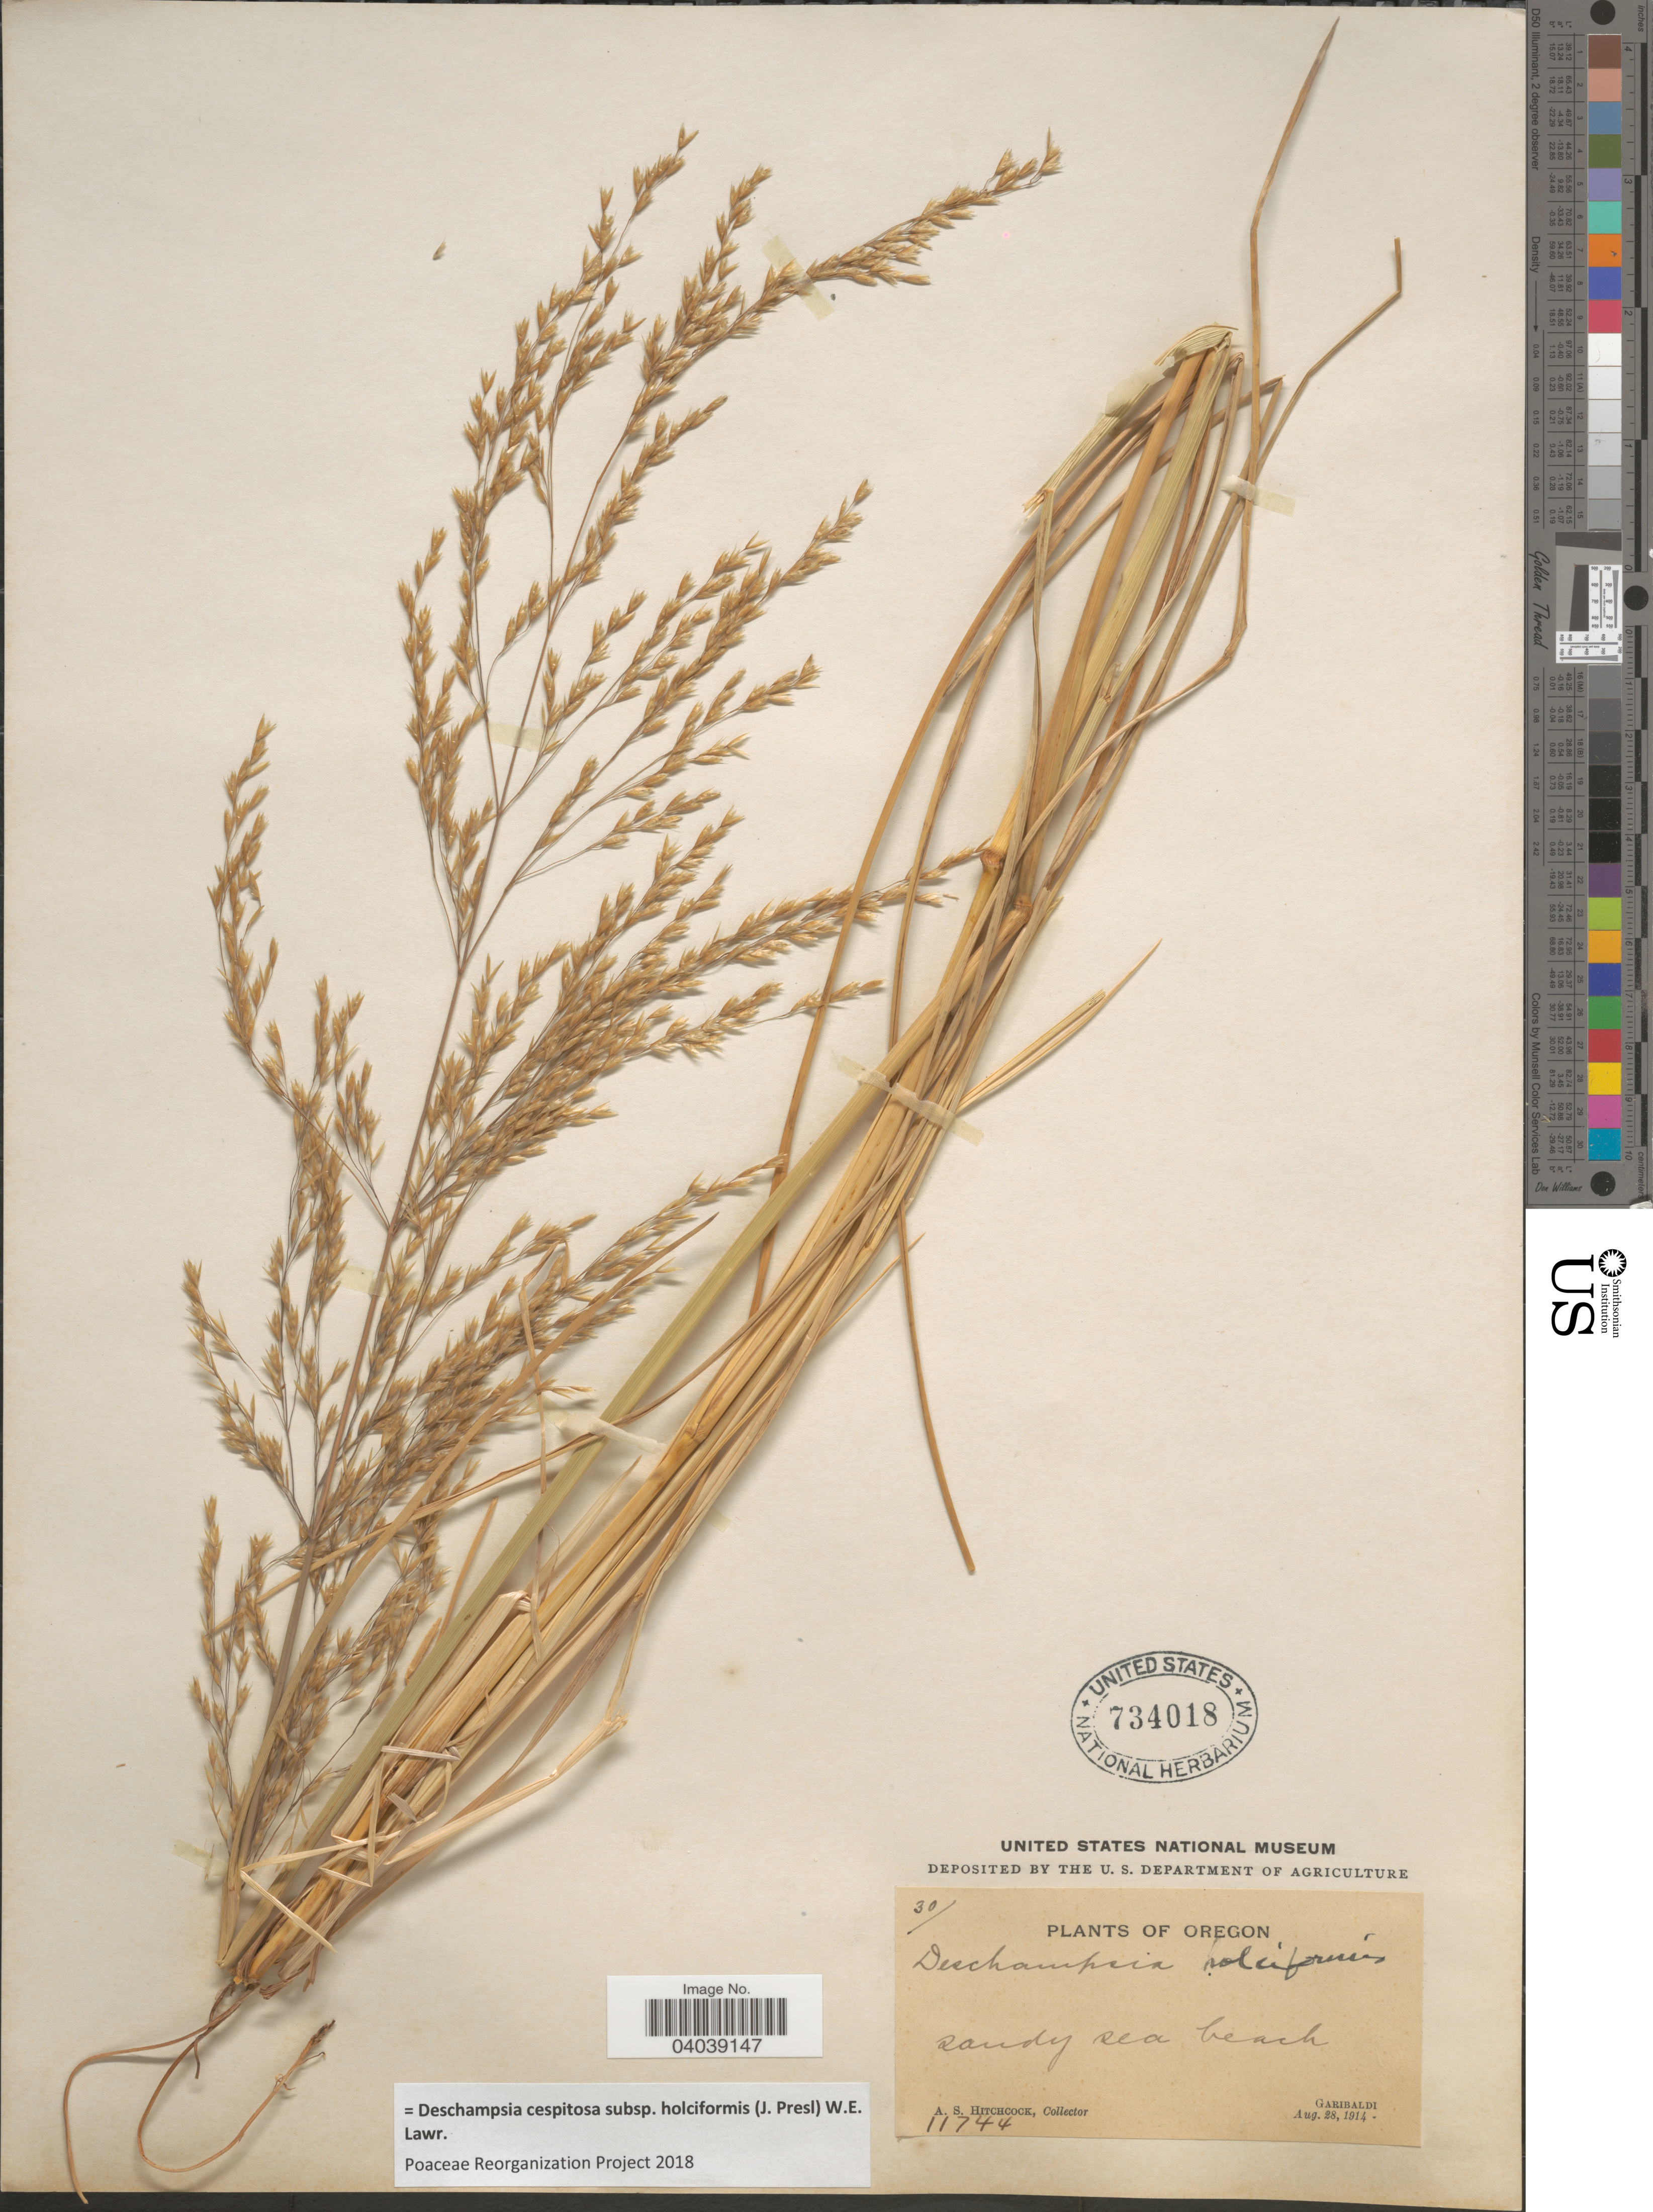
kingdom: Plantae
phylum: Tracheophyta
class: Liliopsida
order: Poales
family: Poaceae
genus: Deschampsia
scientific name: Deschampsia cespitosa subsp. holciformis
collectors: A. S. Hitchcock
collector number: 11744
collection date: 1914-08-28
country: United States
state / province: Oregon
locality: Garibaldi.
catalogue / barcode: US 734018